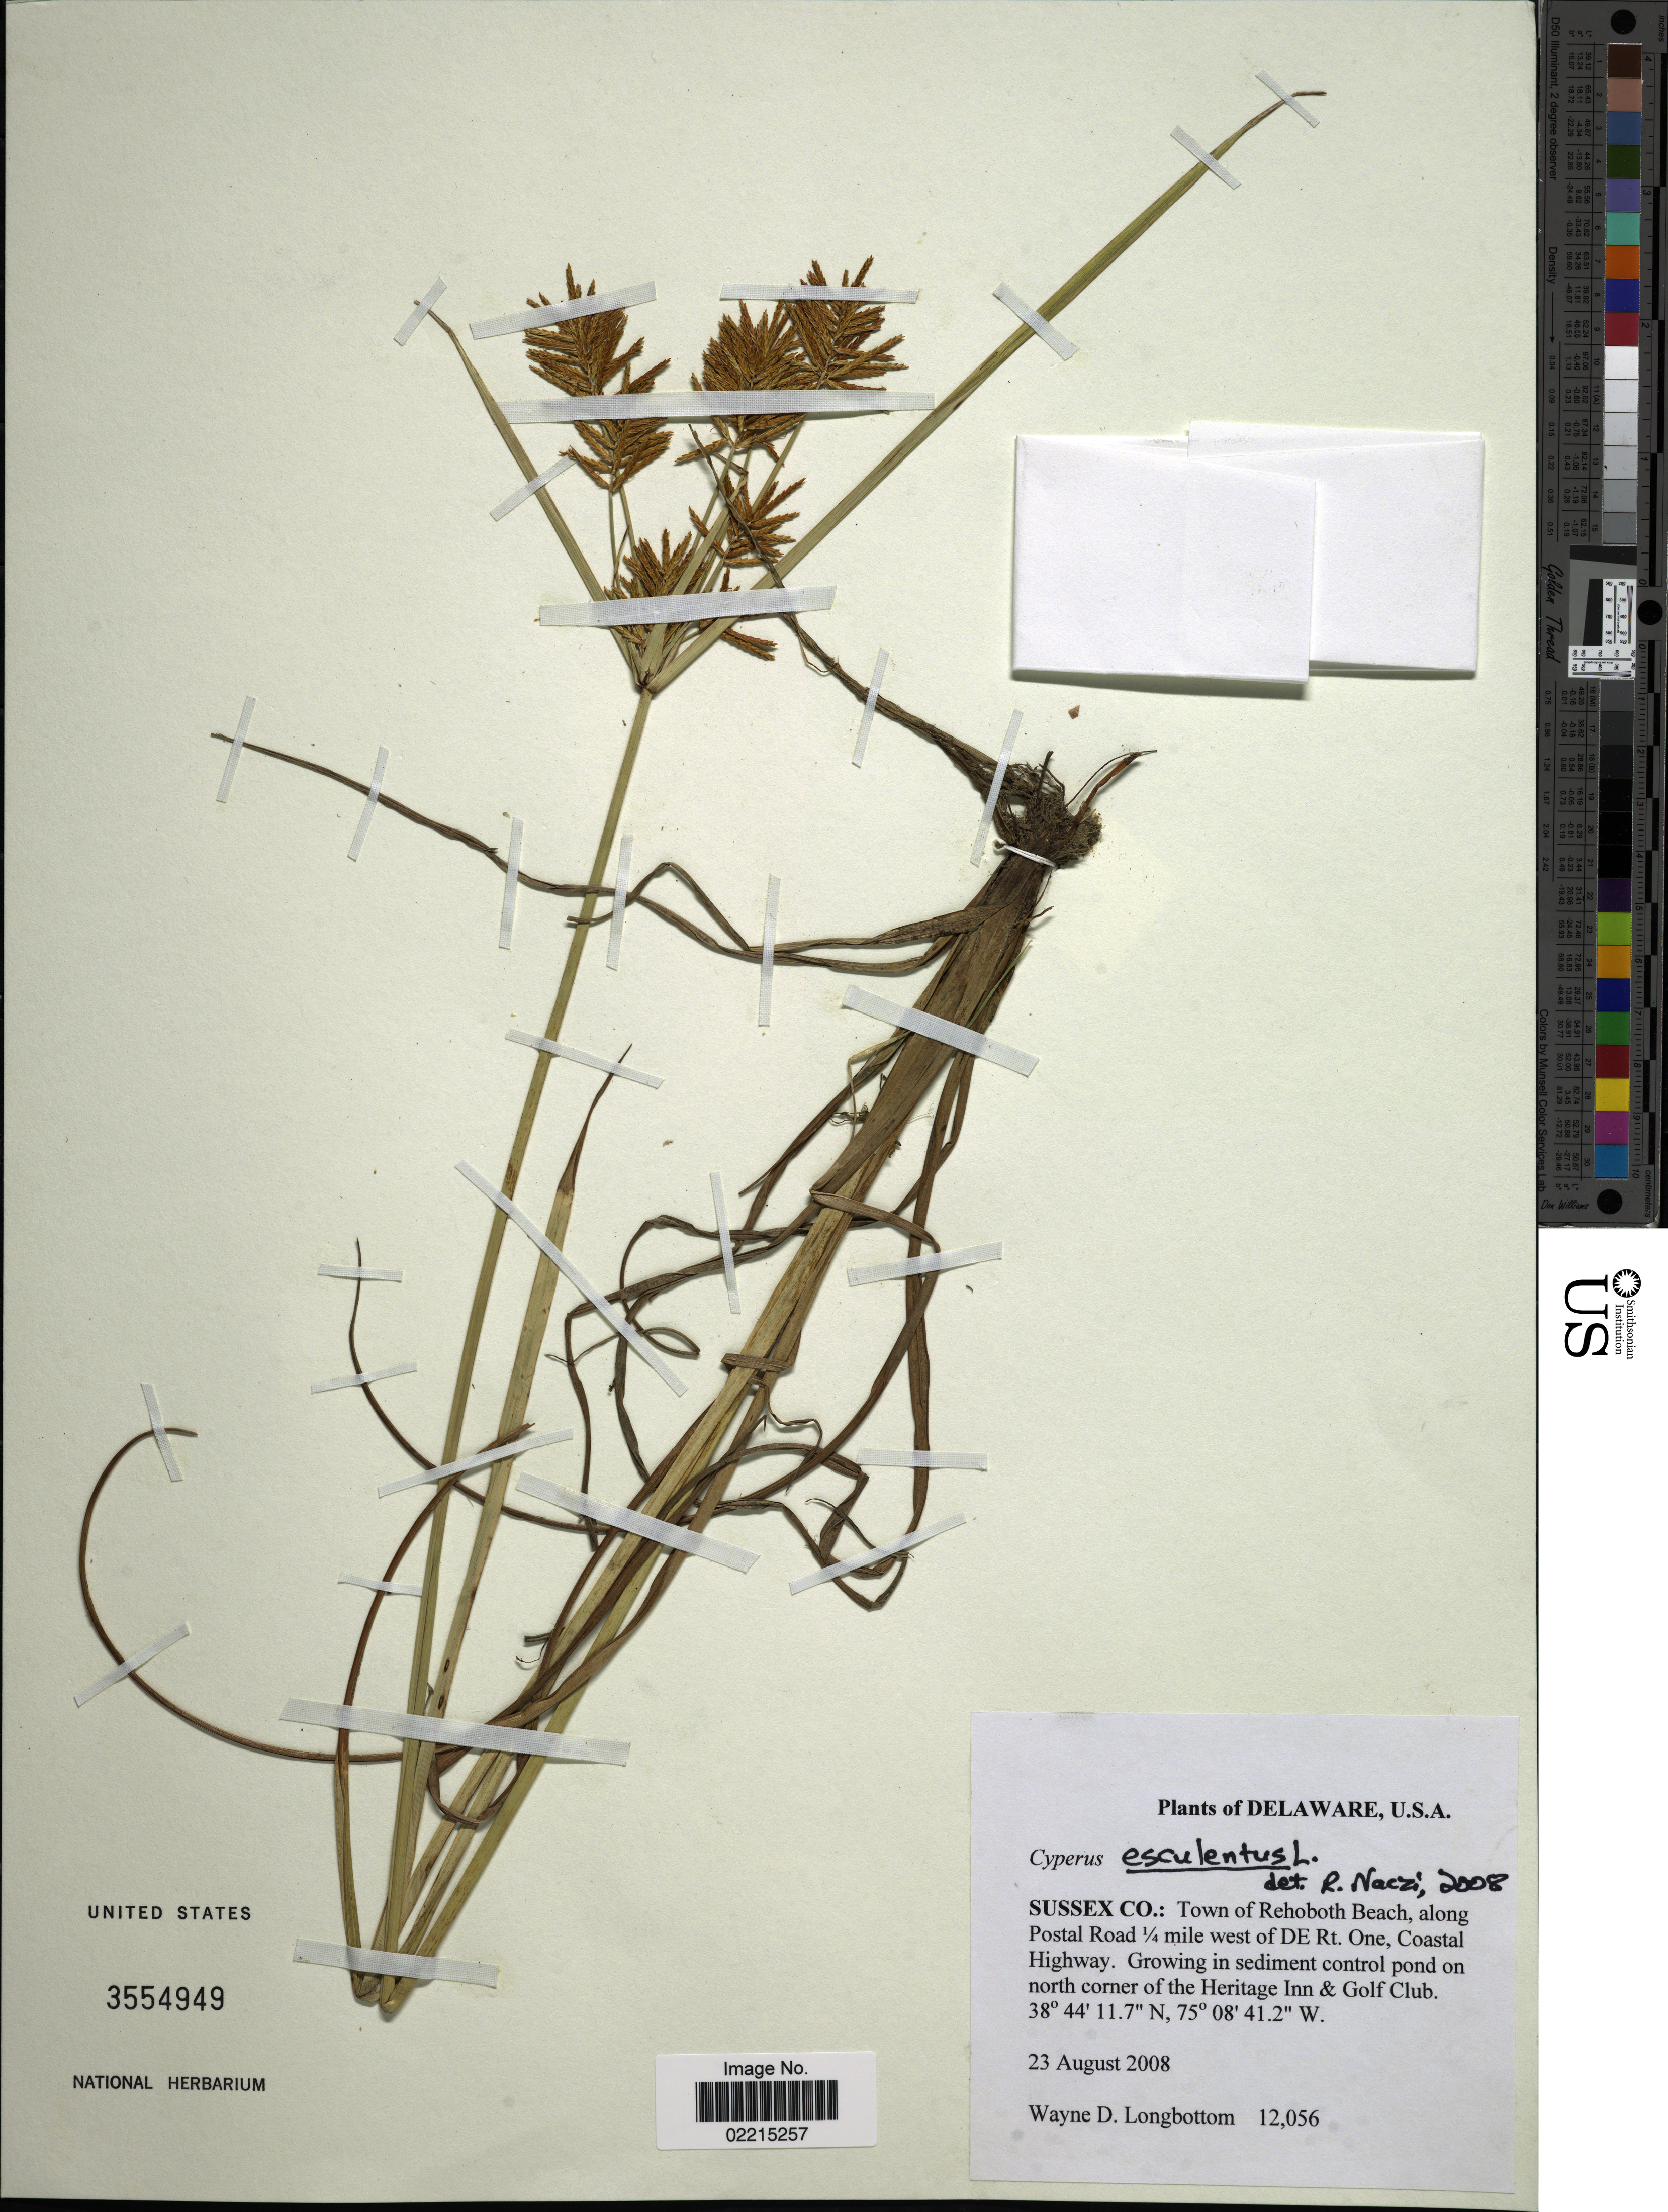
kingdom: Plantae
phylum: Tracheophyta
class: Liliopsida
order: Poales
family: Cyperaceae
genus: Cyperus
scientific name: Cyperus esculentus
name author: L.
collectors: W. D. Longbottom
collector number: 12056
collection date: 2008-08-23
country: United States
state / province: Delaware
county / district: Sussex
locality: Sussex Co.: Town of Rehobotth Beach, along Postal Road, 1/4 mile West of DE Rt. One, Coastal Highway, on north corner of the Heritage Inn & Golf Club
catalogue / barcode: US 3554949